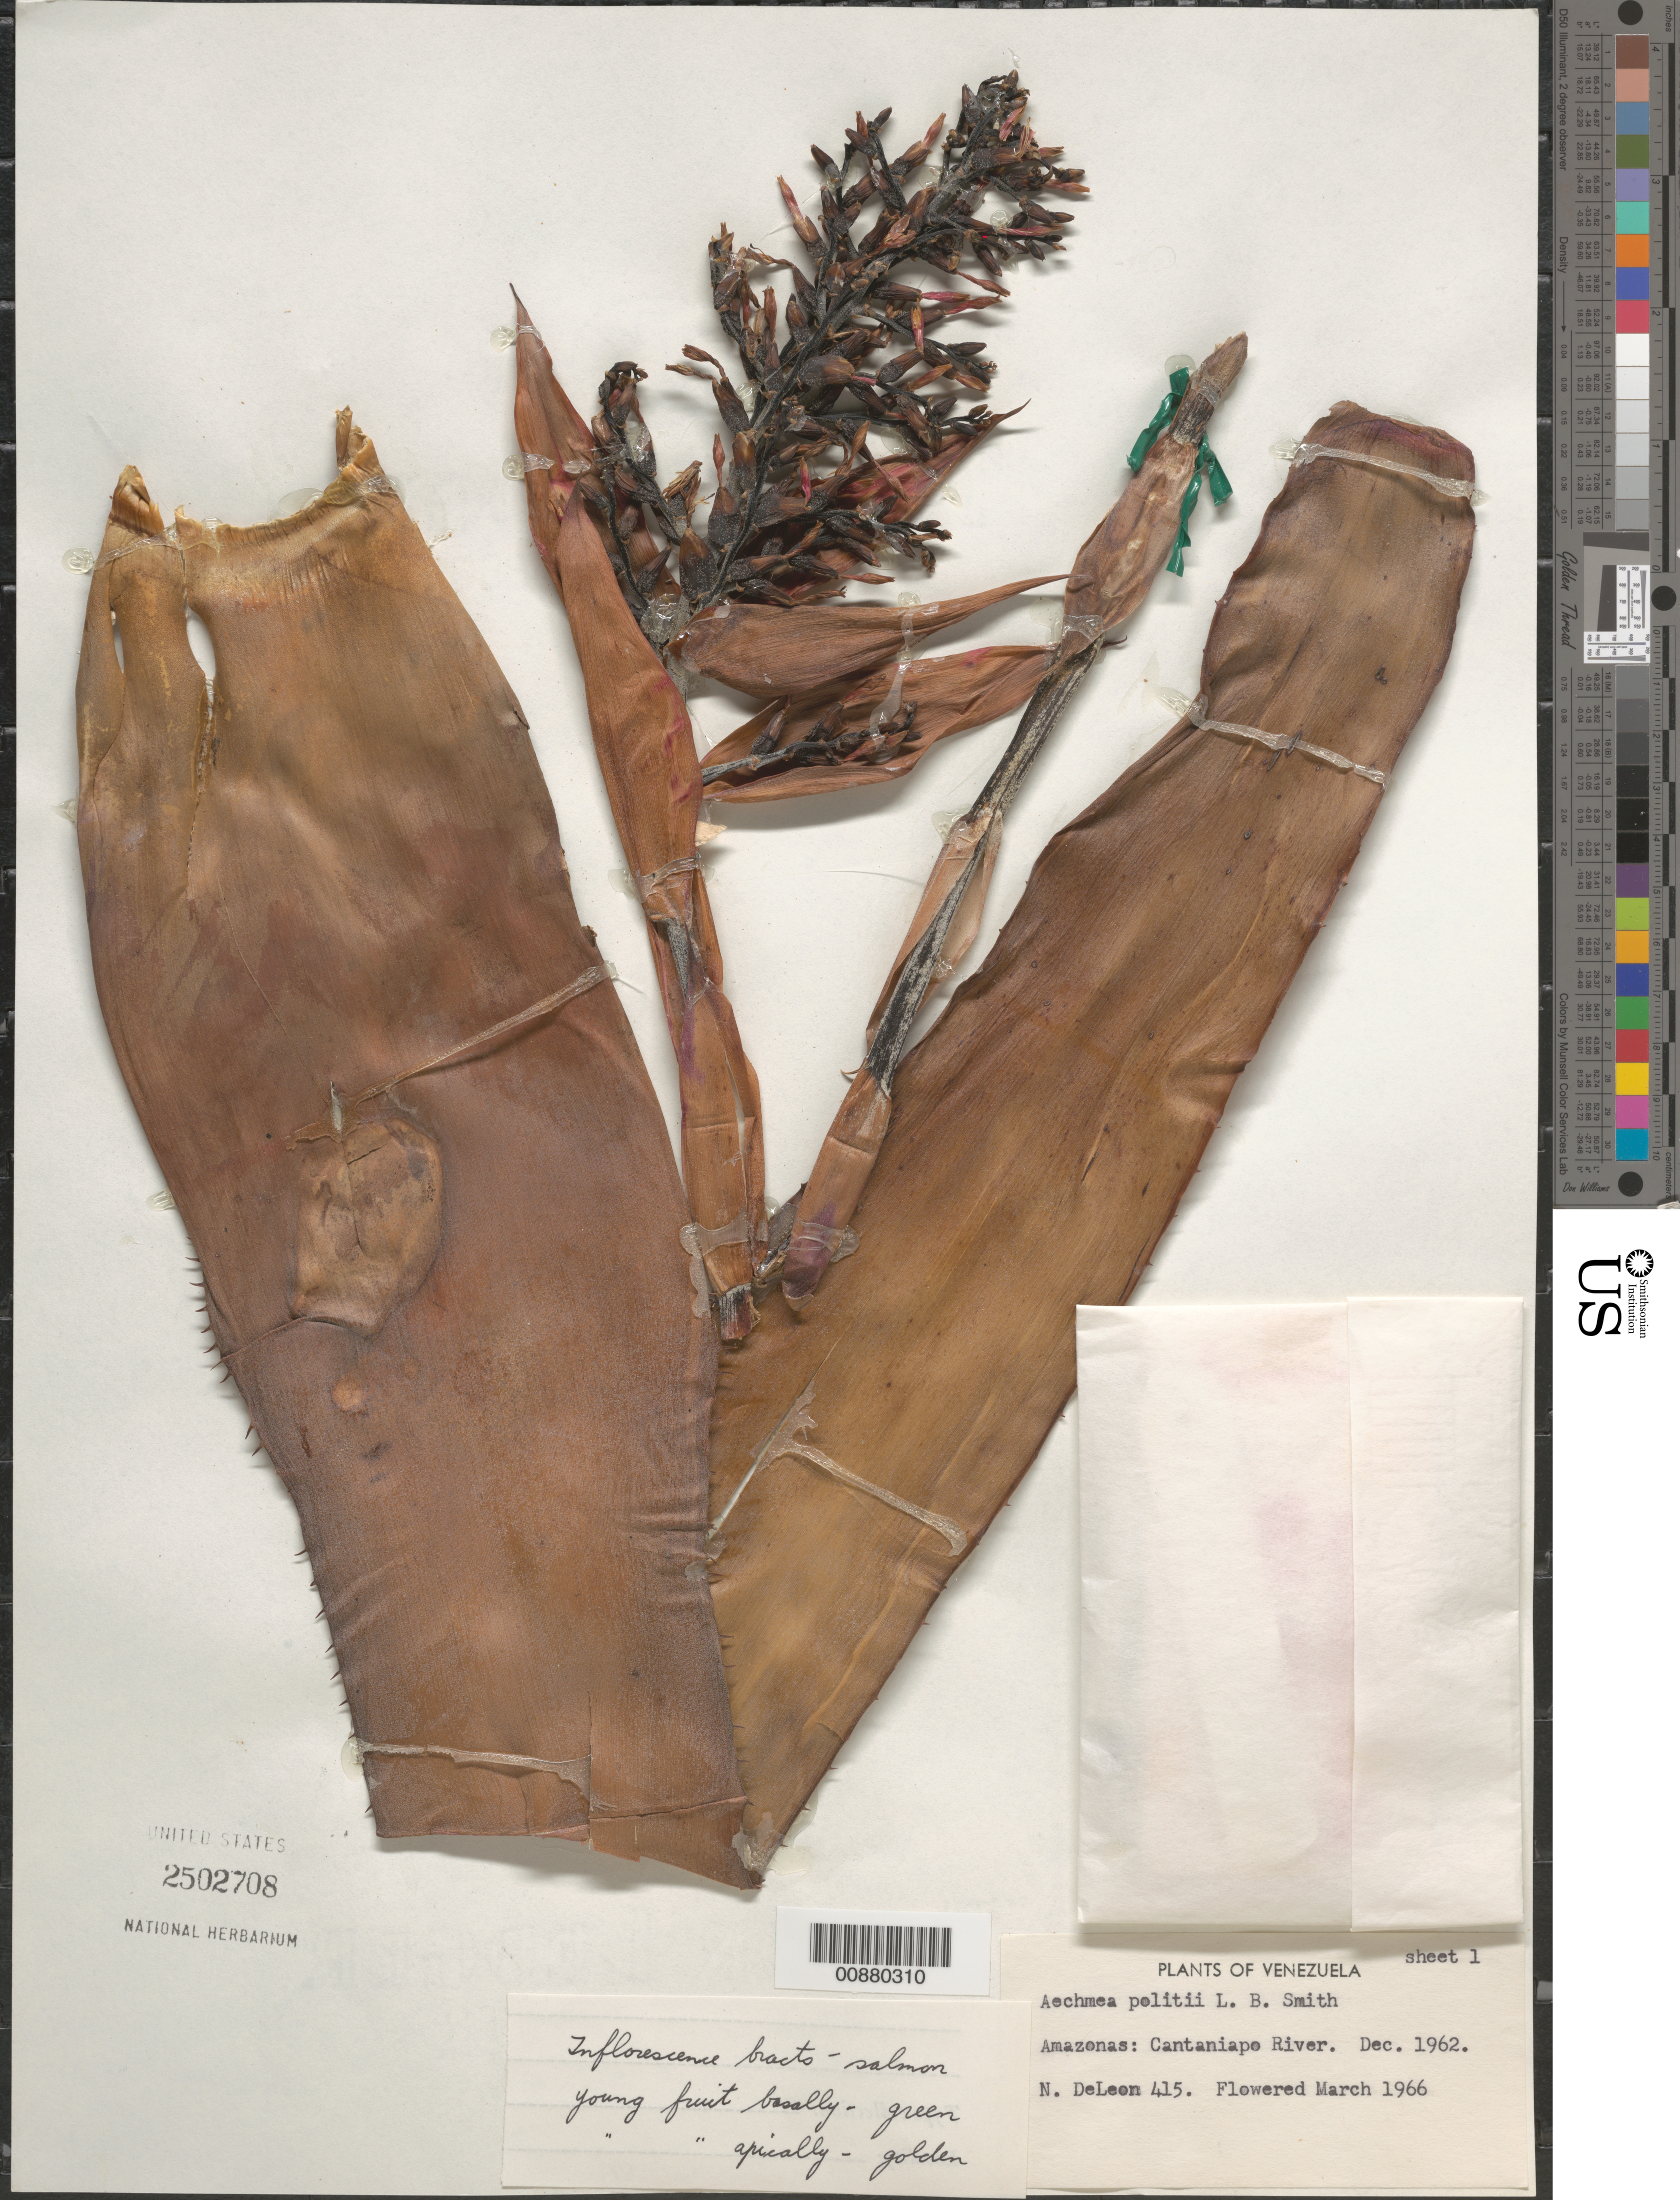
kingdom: Plantae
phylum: Tracheophyta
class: Liliopsida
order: Poales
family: Bromeliaceae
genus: Aechmea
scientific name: Aechmea politii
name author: L.B. Sm.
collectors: N. J. DeLeon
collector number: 415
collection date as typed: Dec-62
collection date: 1962-12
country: Venezuela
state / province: Amazonas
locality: Cantaniapo River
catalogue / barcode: US 2502708